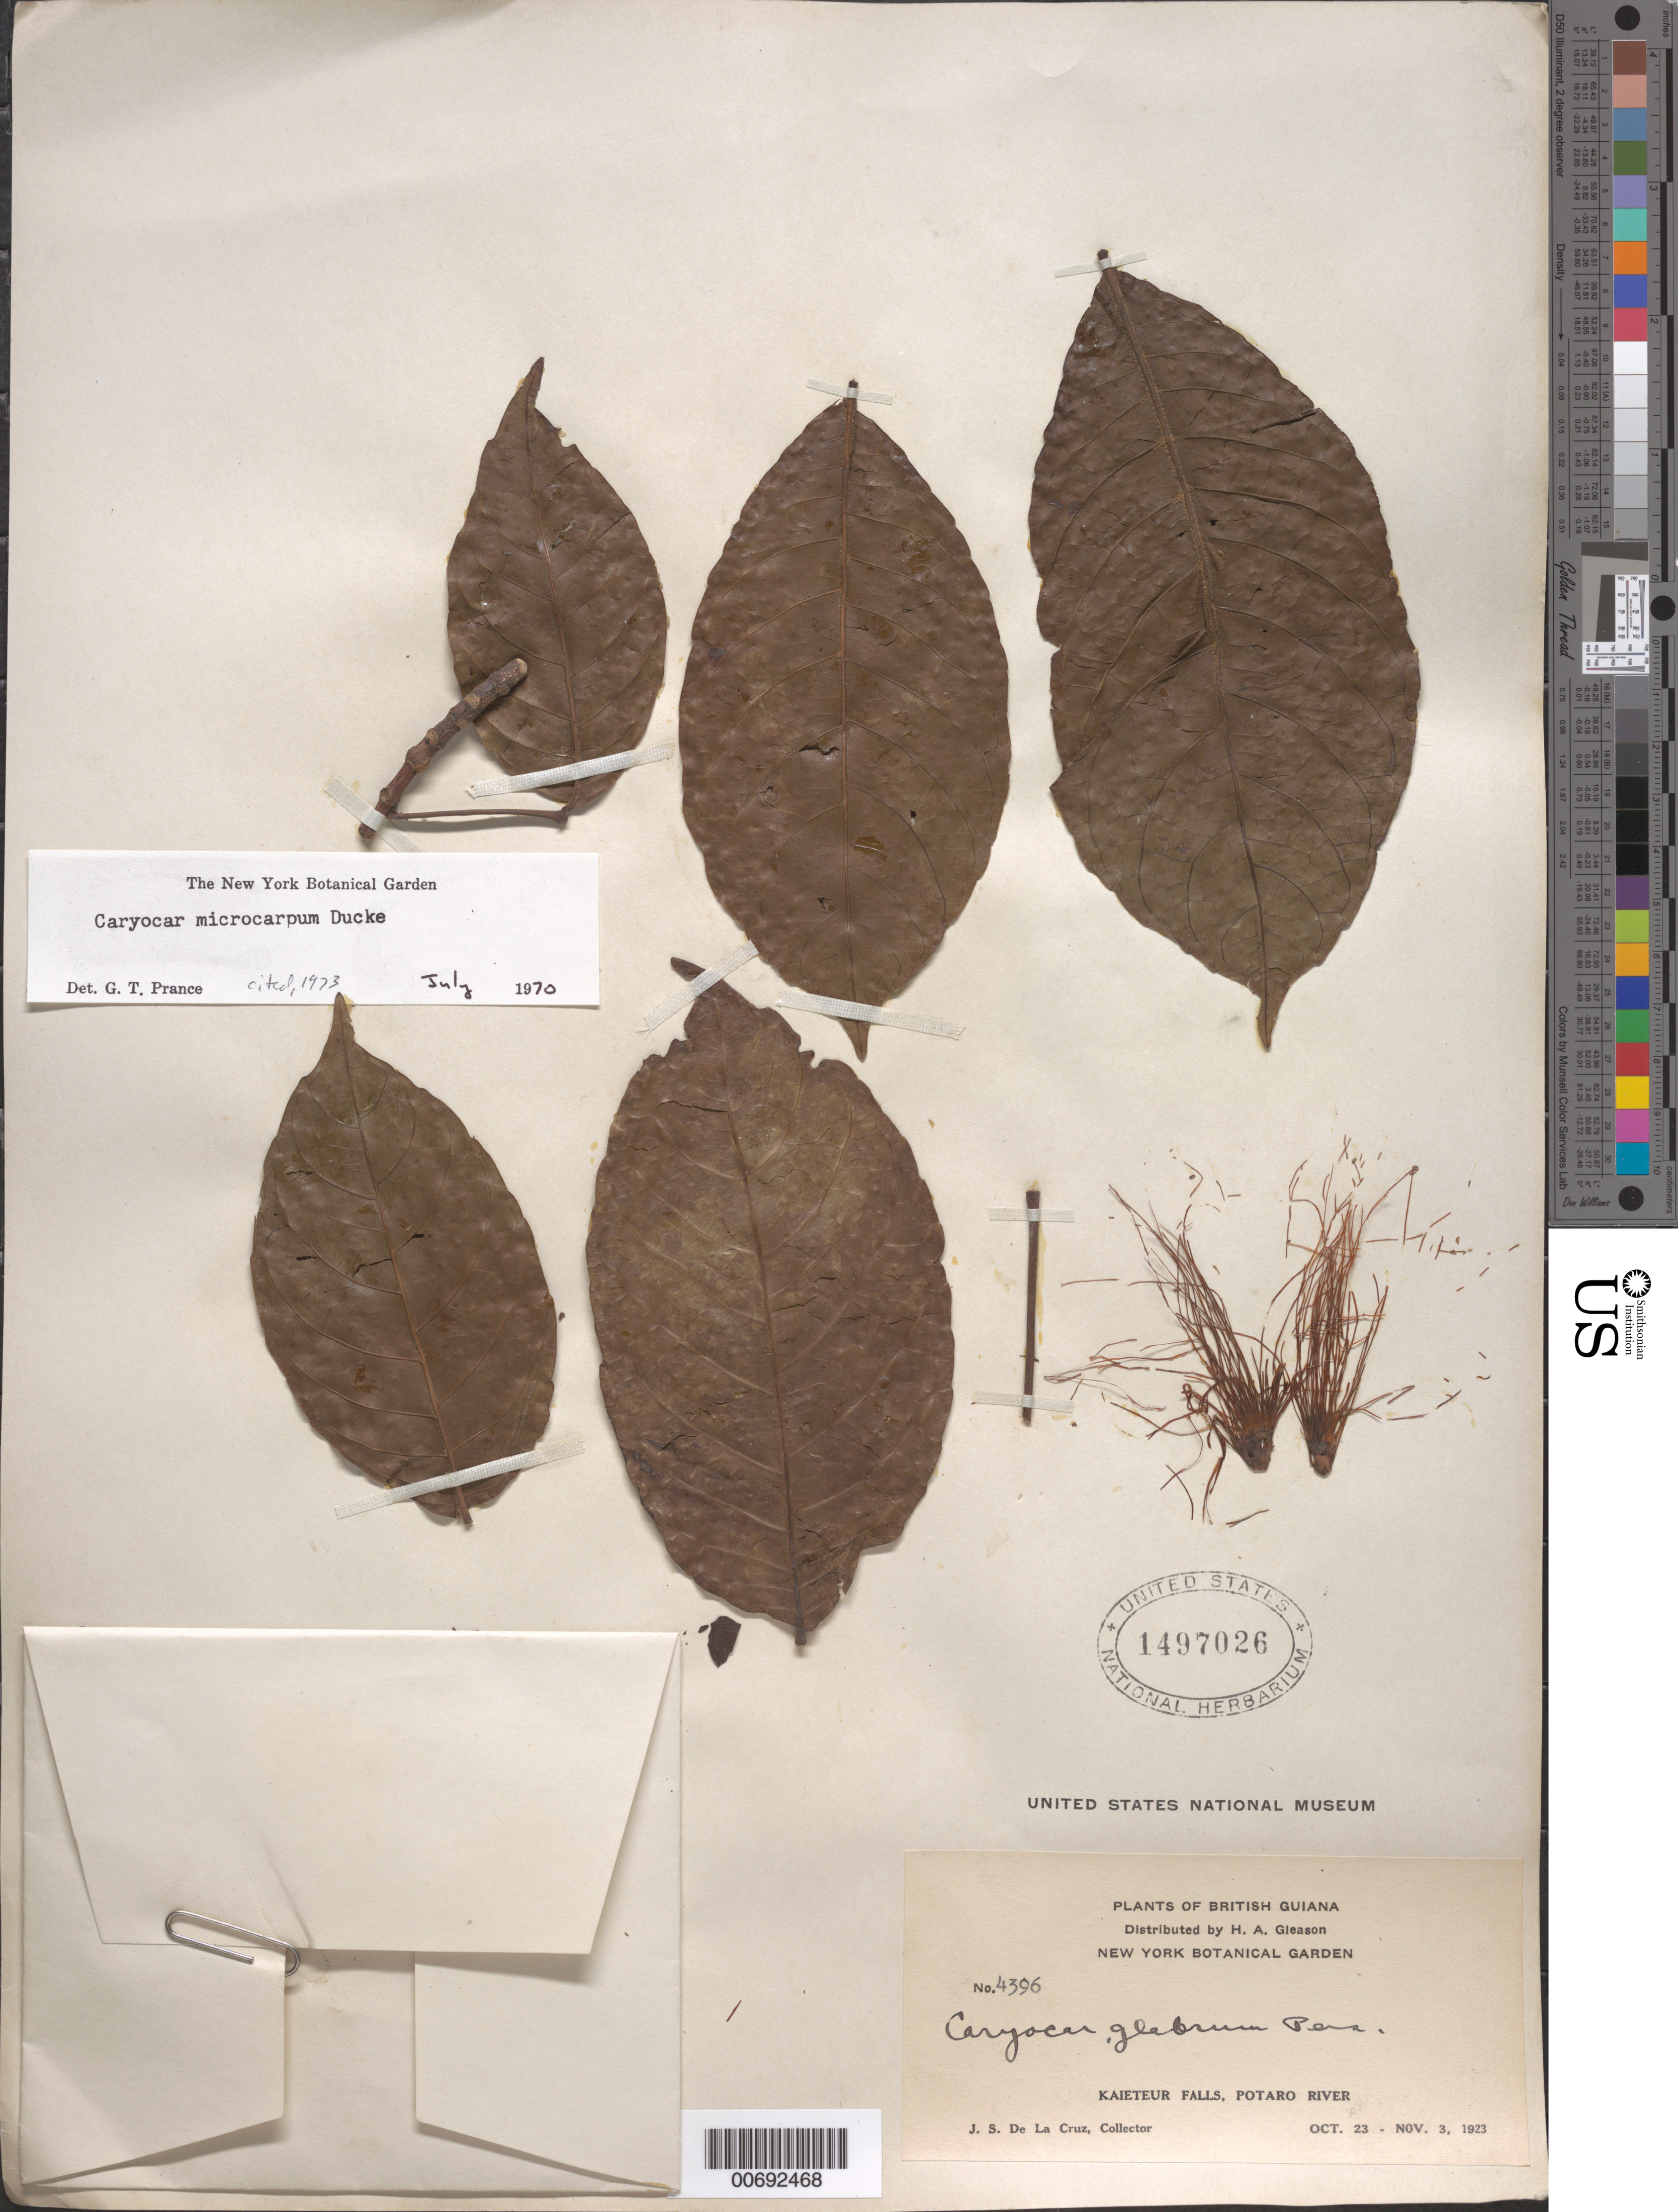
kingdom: Plantae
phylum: Tracheophyta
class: Magnoliopsida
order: Malpighiales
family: Caryocaraceae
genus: Caryocar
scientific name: Caryocar microcarpum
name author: Ducke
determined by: Prance, G. T.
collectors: J. S. de la Cruz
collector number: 4396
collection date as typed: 23-Oct-23 to 3-Nov-23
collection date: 1923-10-23/1923-11-03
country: Guyana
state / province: Potaro-Siparuni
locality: Kaieteur Falls, Potaro R.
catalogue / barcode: US 1497026